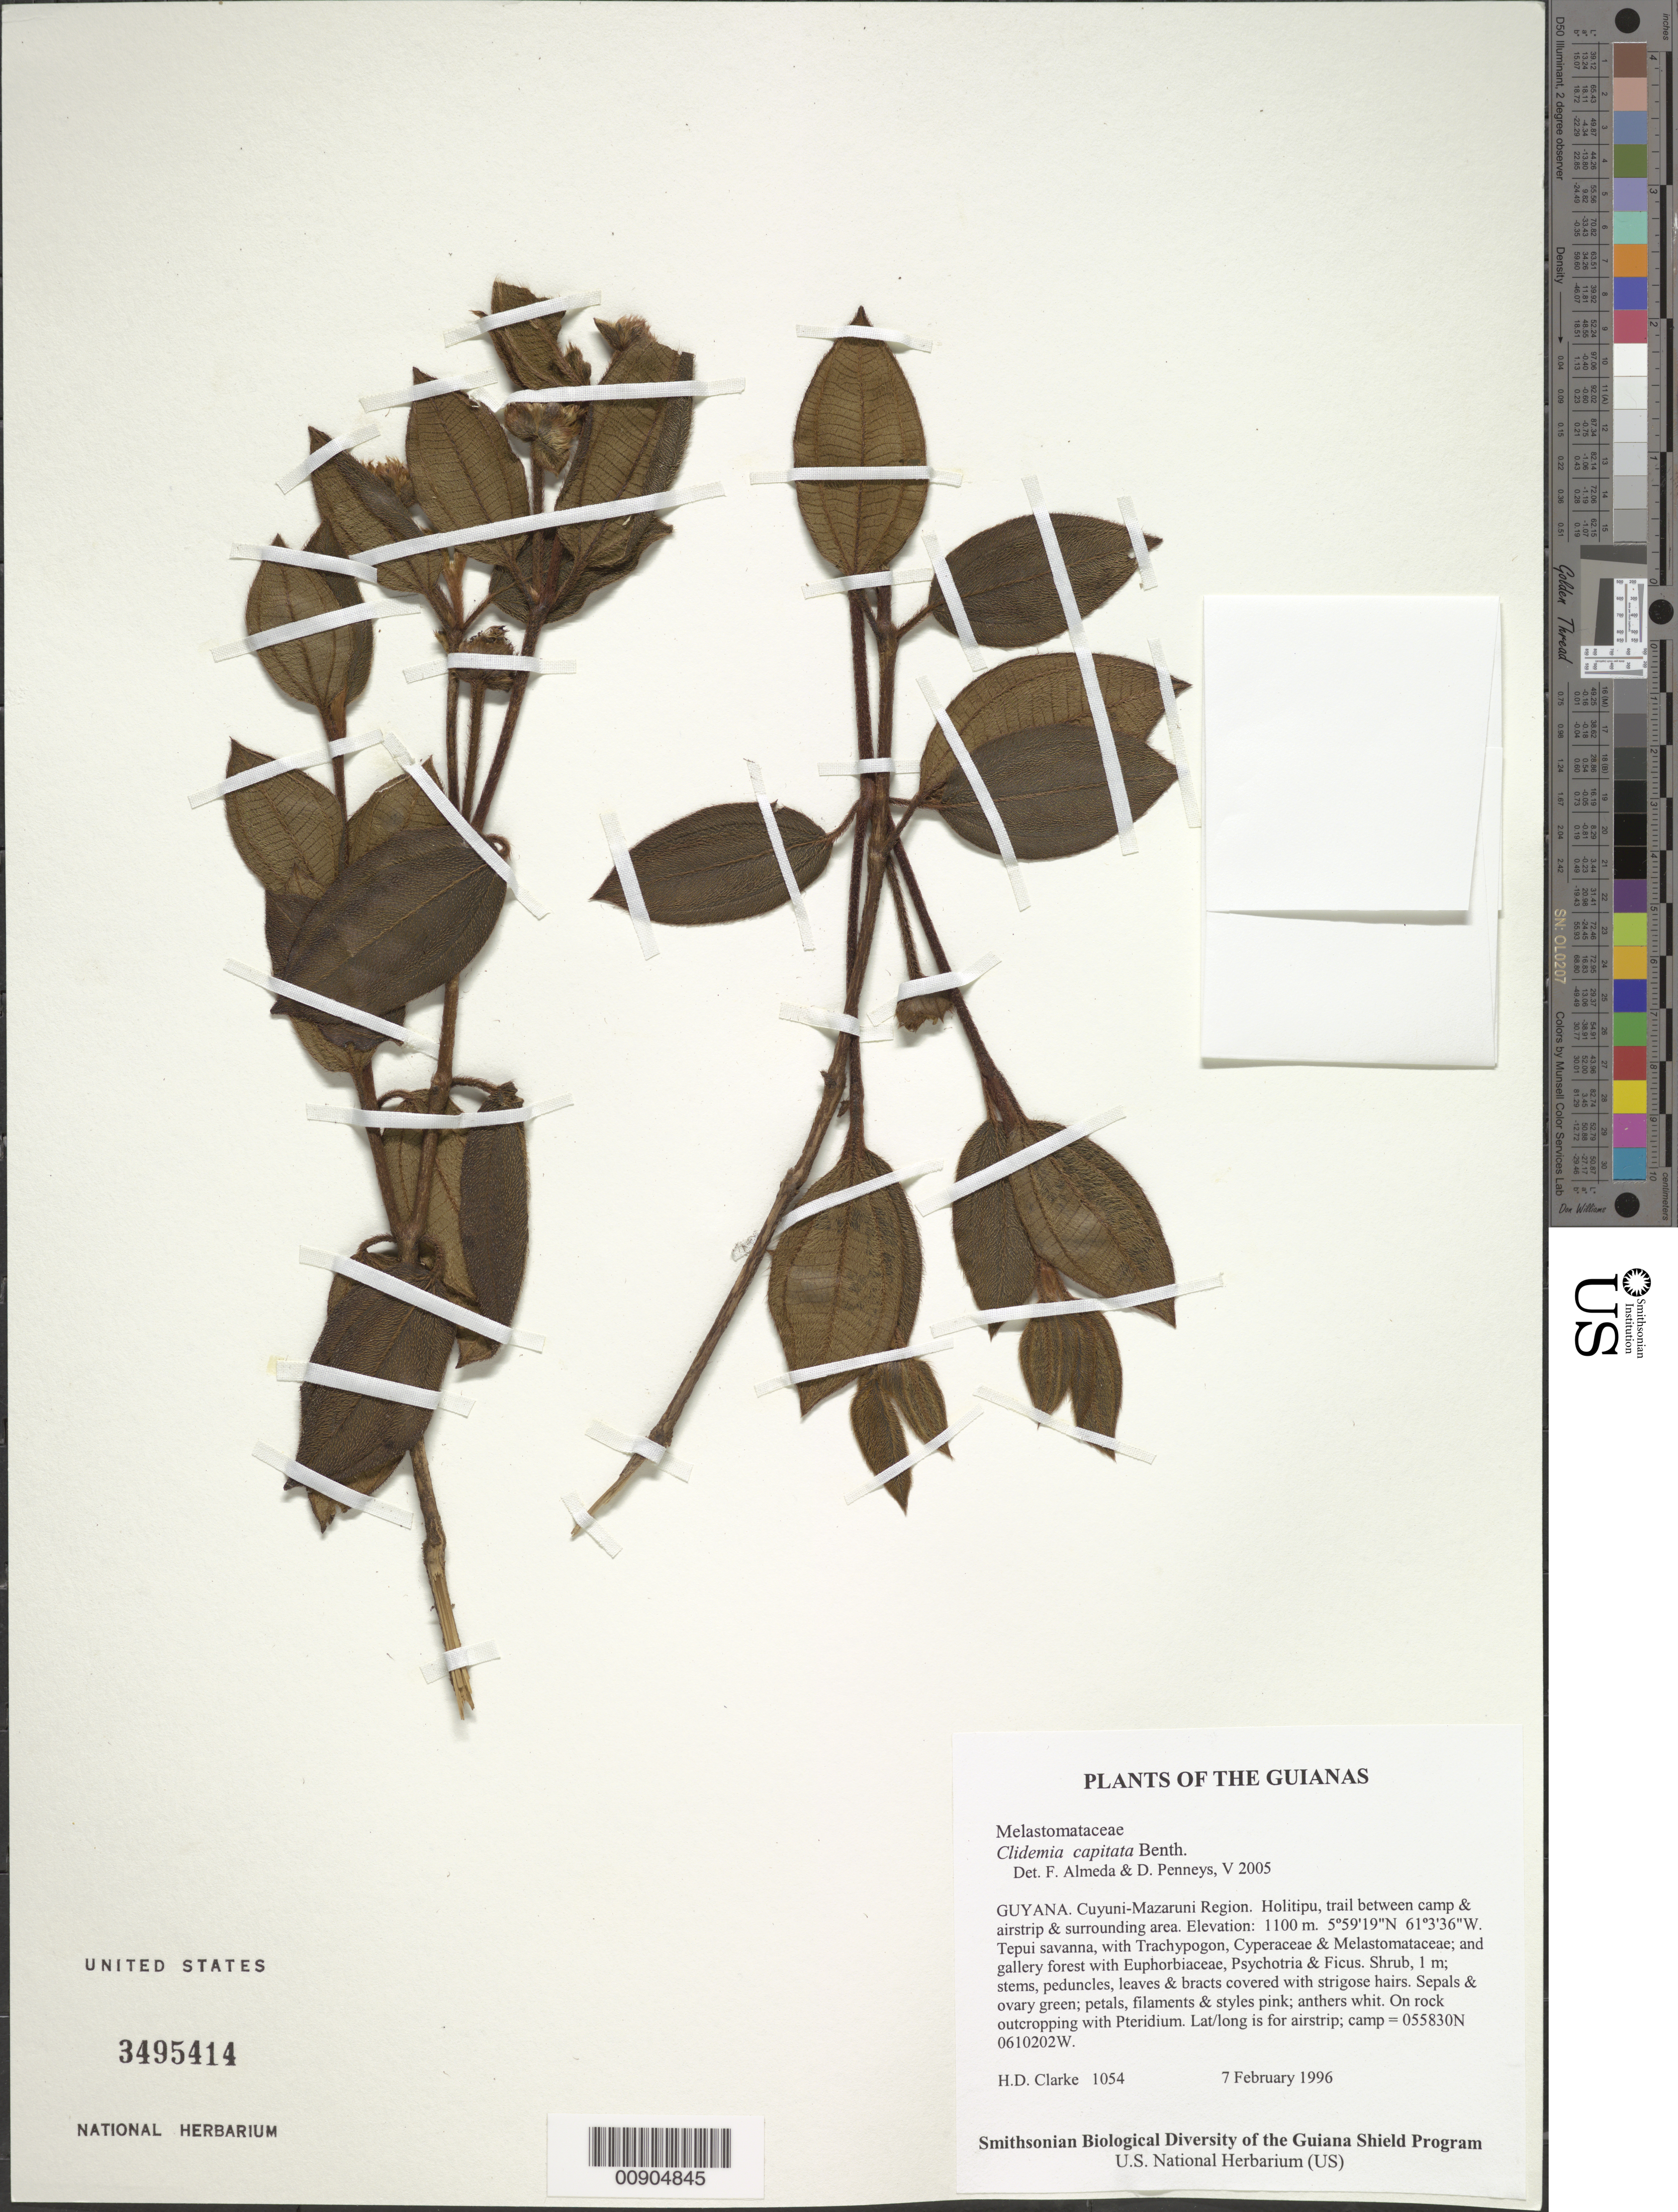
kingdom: Plantae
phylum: Tracheophyta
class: Magnoliopsida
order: Myrtales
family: Melastomataceae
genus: Clidemia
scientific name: Clidemia capitata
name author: Benth.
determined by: Almeda, F.; Penneys, D. S.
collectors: H. D. Clarke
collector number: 1054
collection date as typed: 7 February 1996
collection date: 1996-02-07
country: Guyana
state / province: Cuyuni-Mazaruni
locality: Holitipu, trail between camp & airstrip & surrounding area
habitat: Tepui savanna, with Trachypogon, Cyperaceae & Melastomataceae; and gallery forest with Euphorbiaceae, Psychotria & Ficus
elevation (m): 1100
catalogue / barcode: US 3495414